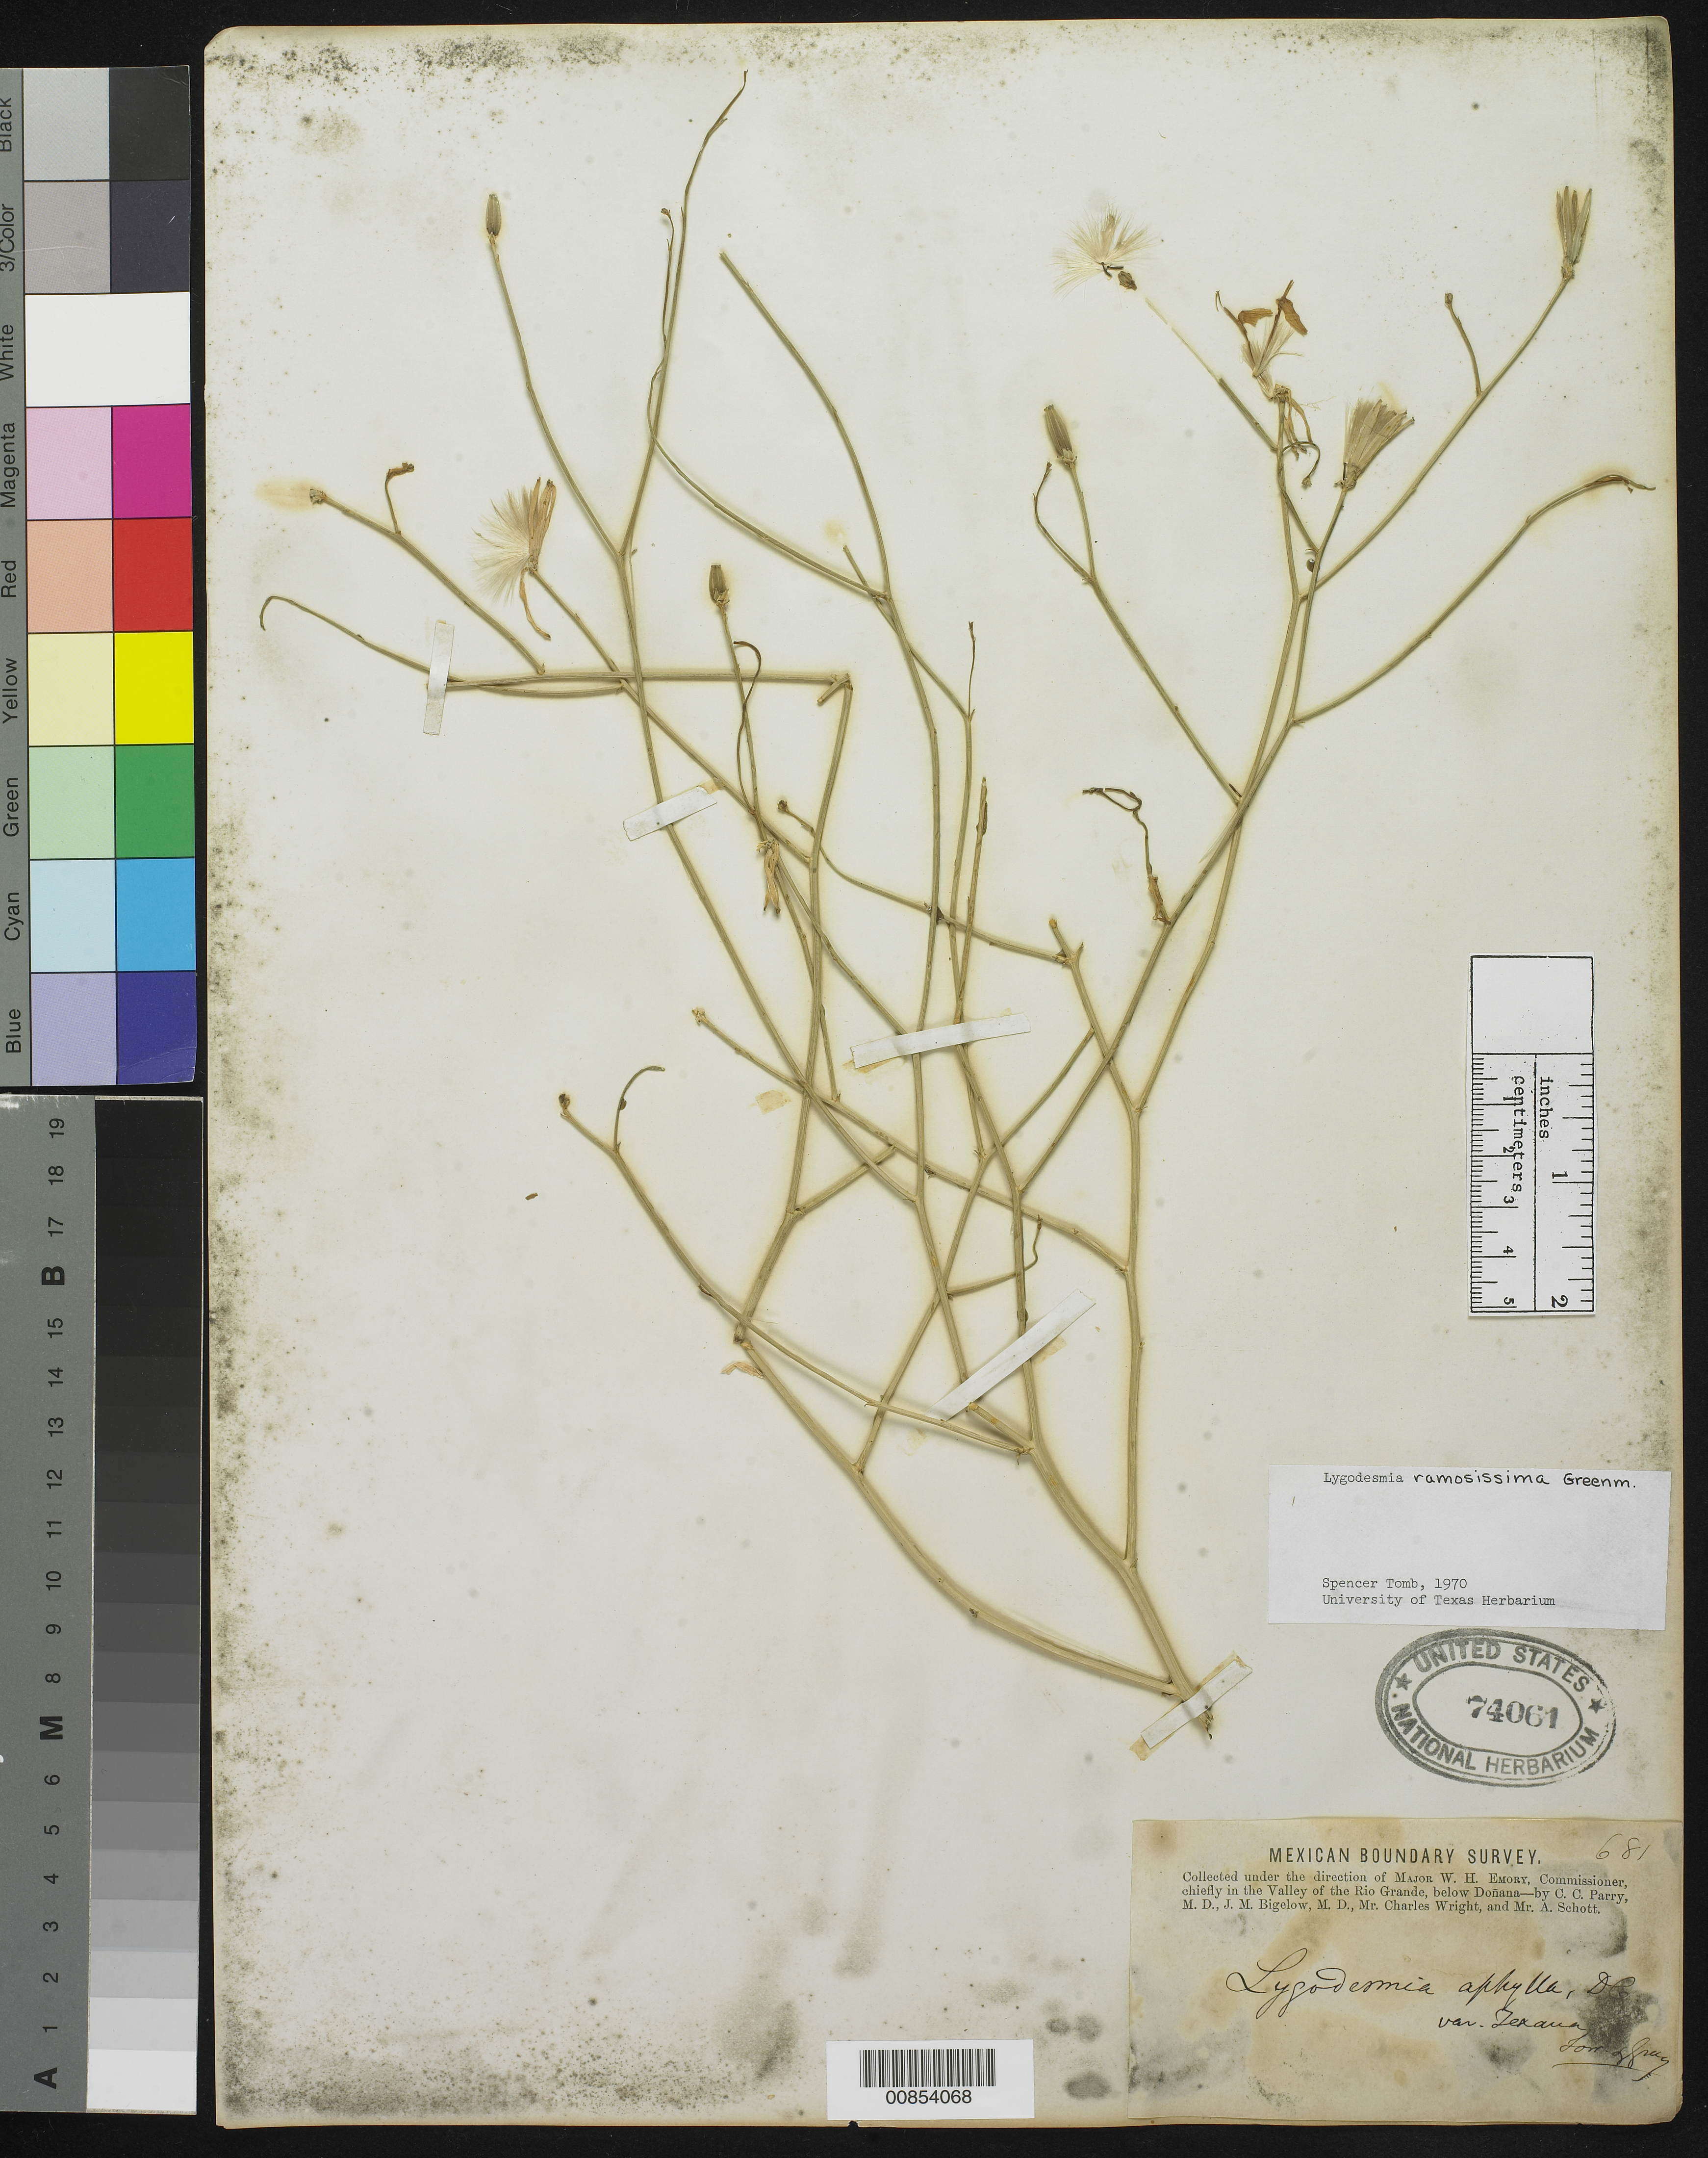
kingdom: Plantae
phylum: Tracheophyta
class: Magnoliopsida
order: Asterales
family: Asteraceae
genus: Lygodesmia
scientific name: Lygodesmia ramosissima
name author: Greenm.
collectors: C. C. Parry, J. M. Bigelow, C. Wright & A. C. V. Schott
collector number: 681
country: United States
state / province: New Mexico / Texas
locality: Valley of the Rio Grande, below Doñana.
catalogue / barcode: US 74061